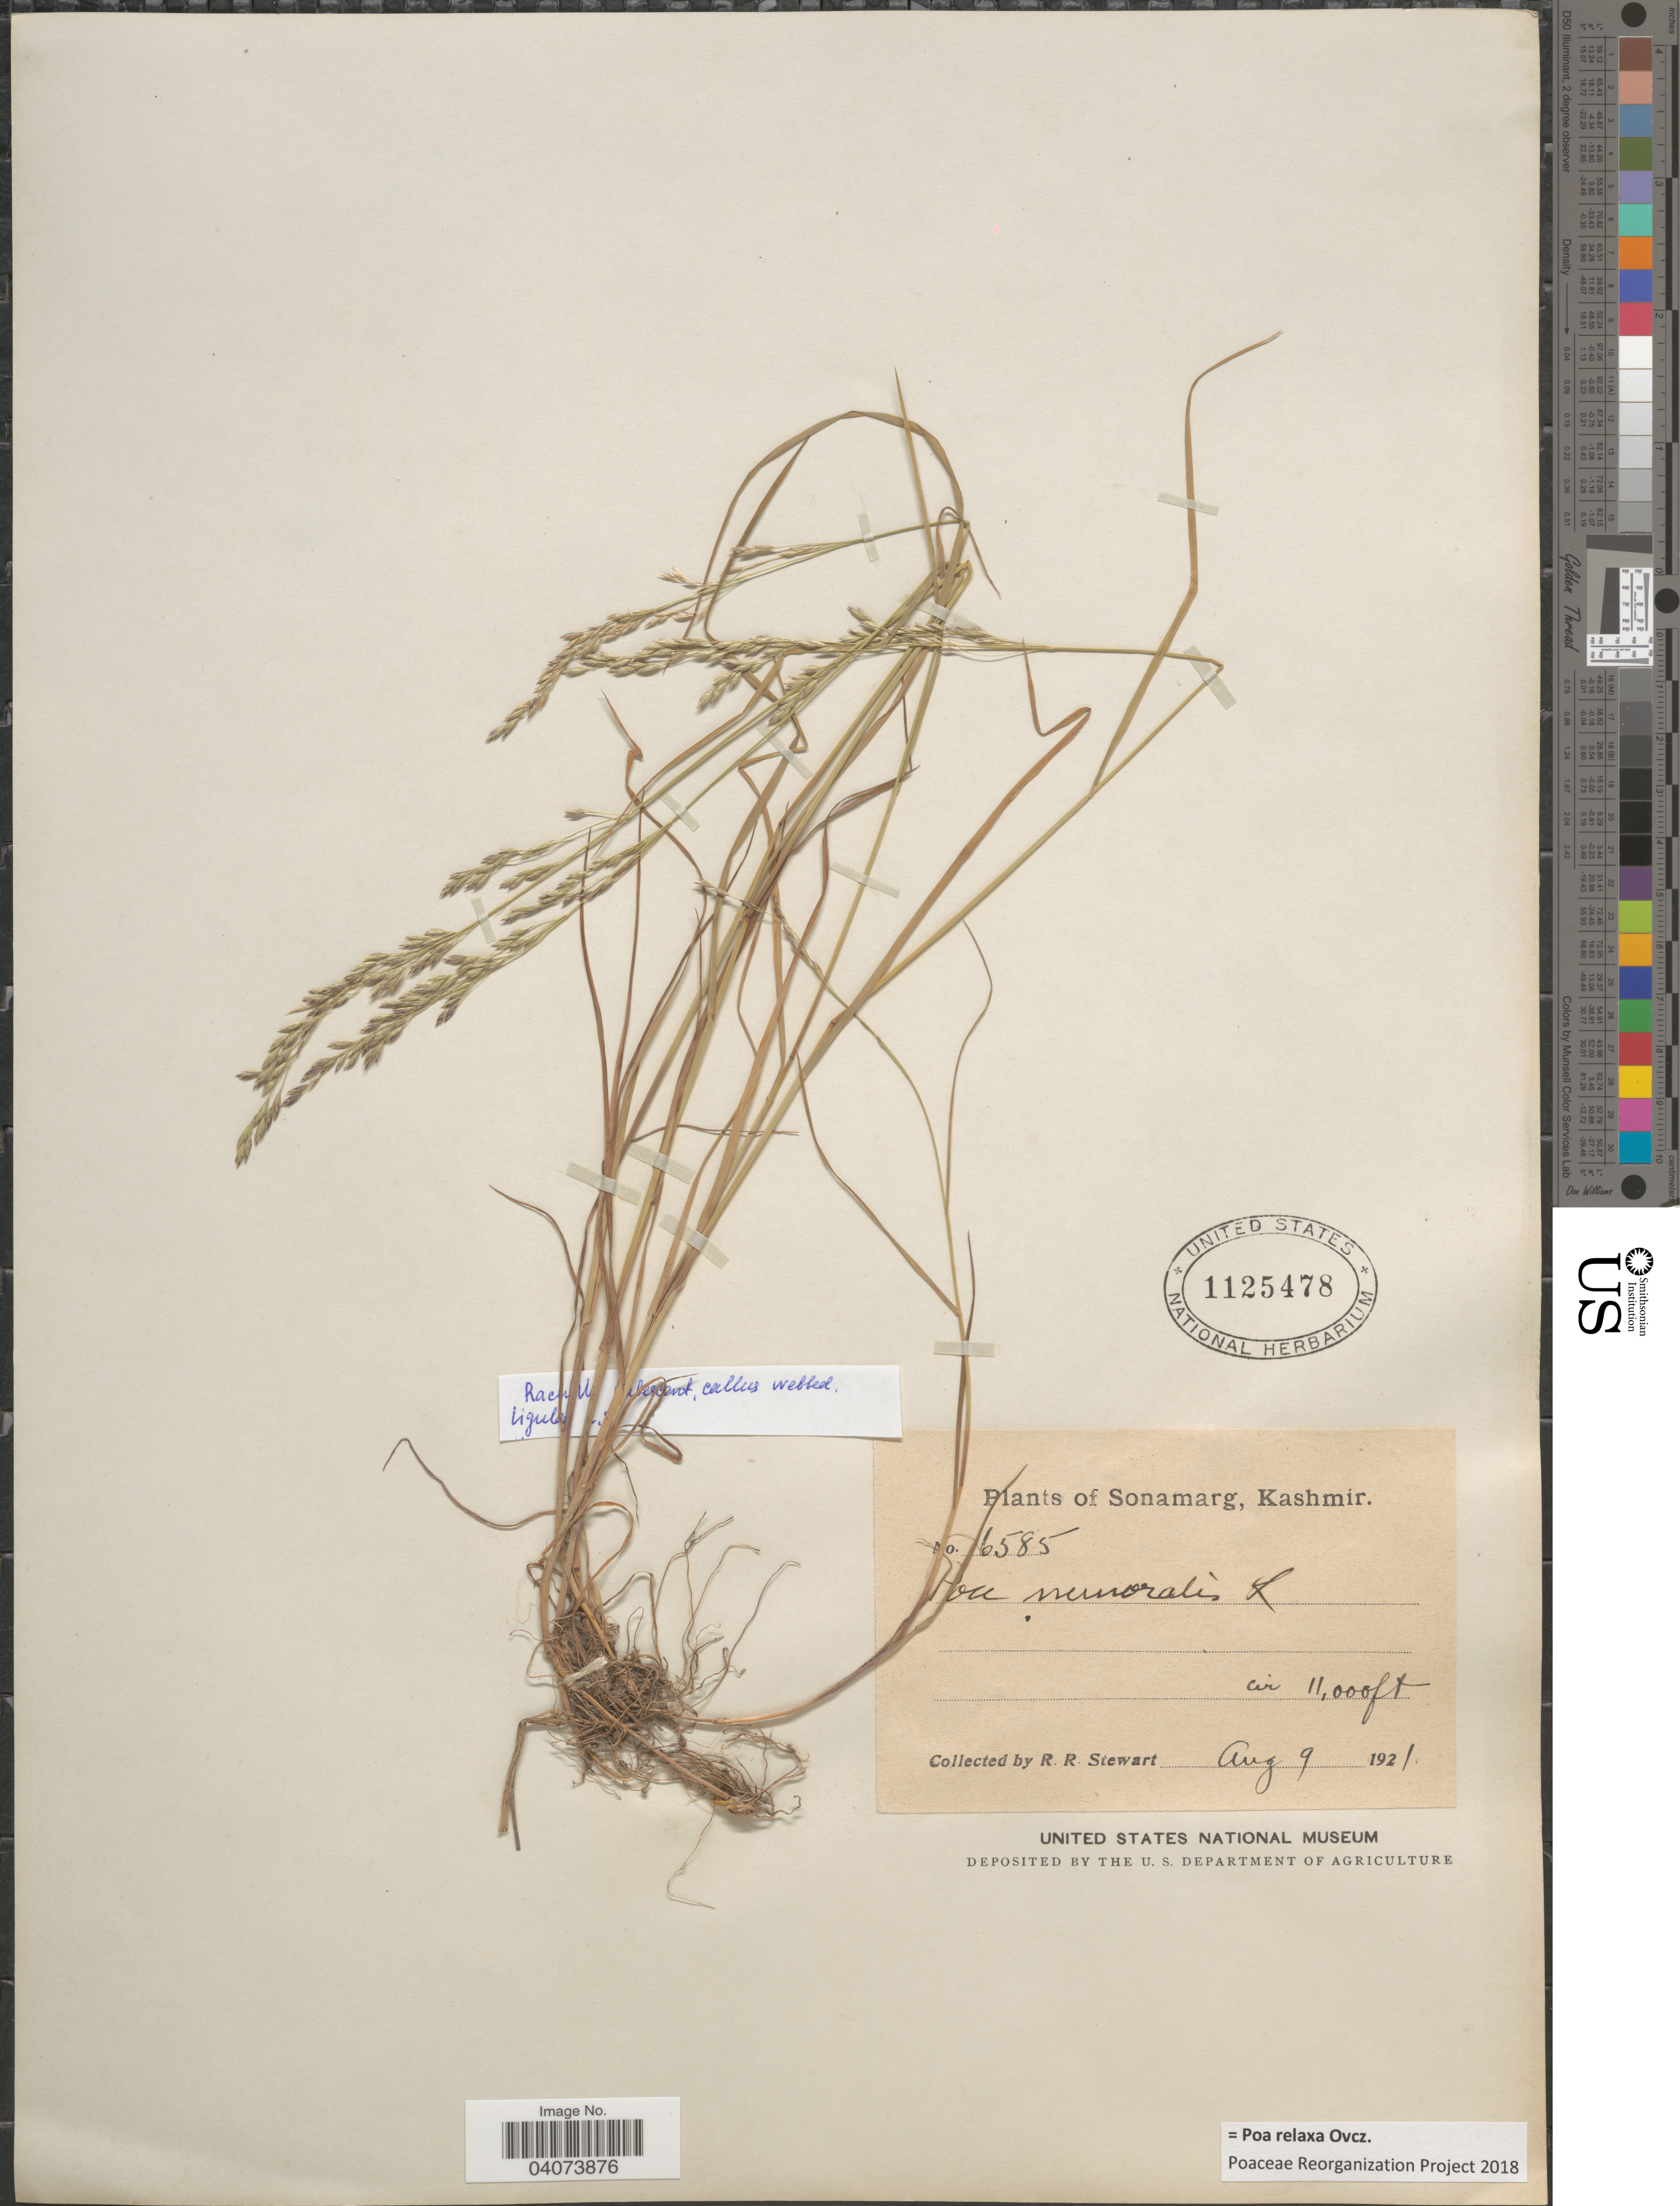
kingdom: Plantae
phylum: Tracheophyta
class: Liliopsida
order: Poales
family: Poaceae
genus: Poa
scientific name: Poa relaxa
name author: Ovcz.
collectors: R. Stewart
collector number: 6585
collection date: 1921-08-09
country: India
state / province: Jammu and Kashmir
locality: Sonamarg, Kashmir.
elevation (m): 3353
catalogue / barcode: US 1125478